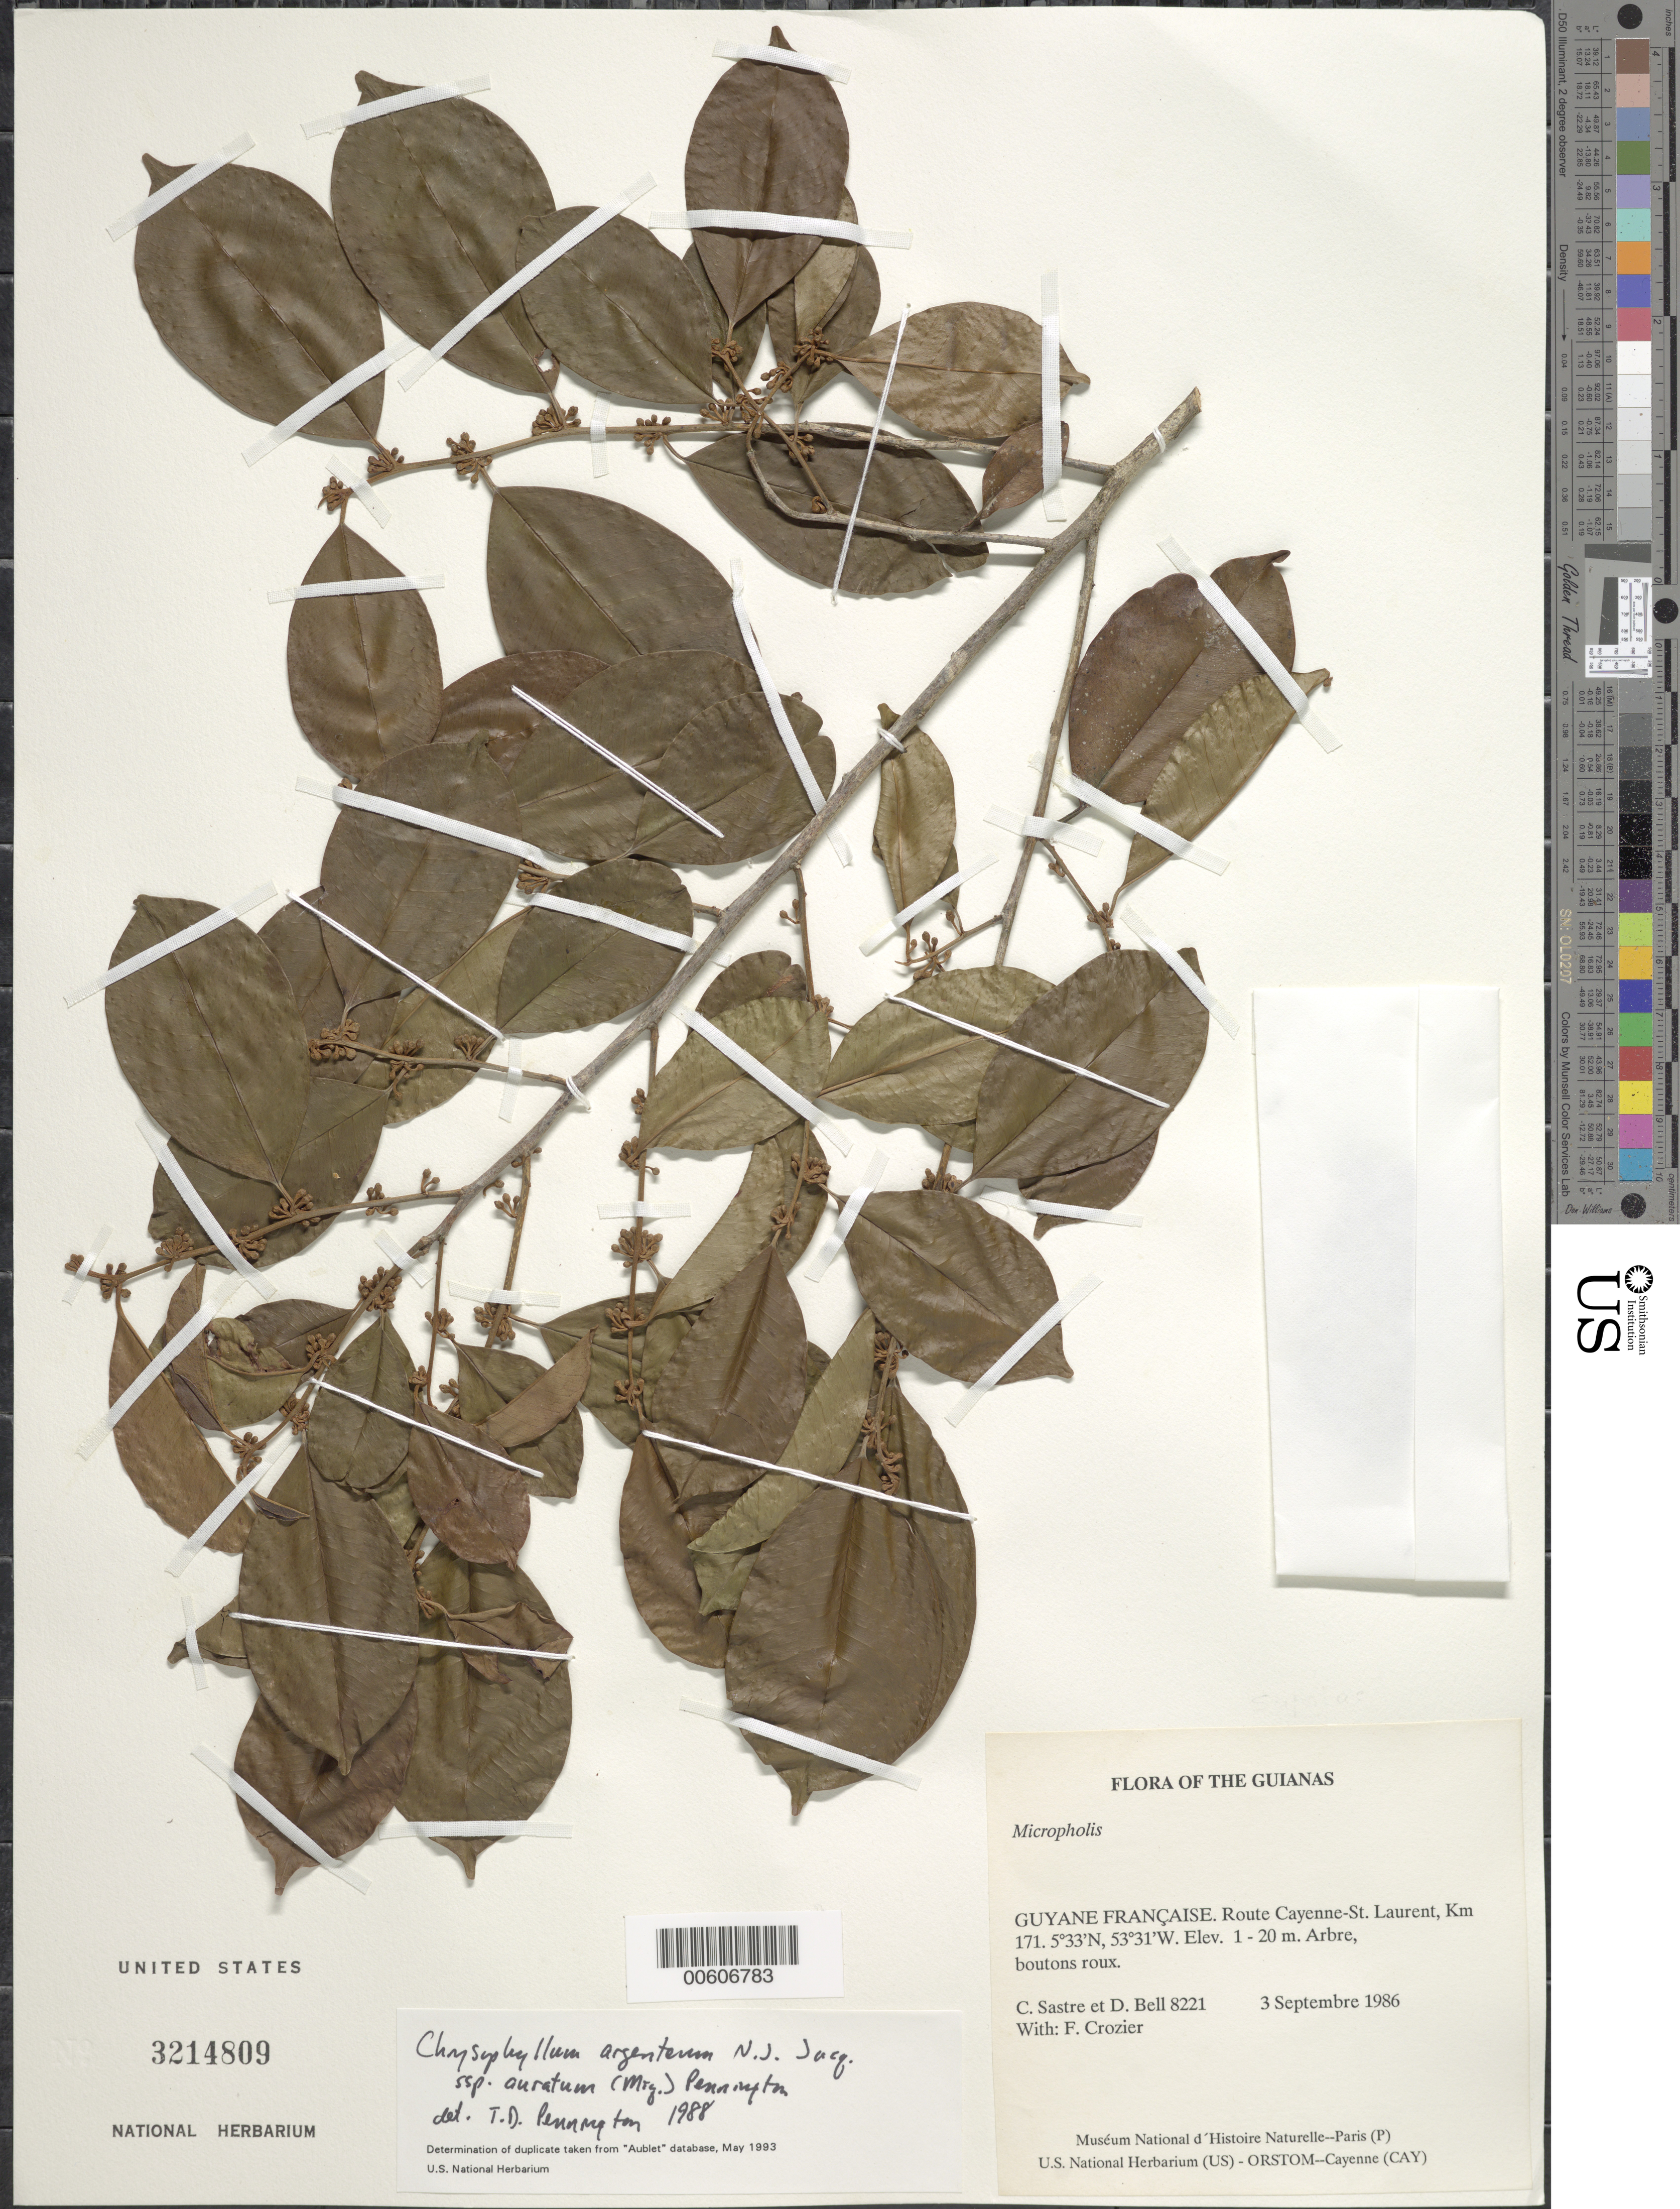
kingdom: Plantae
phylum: Tracheophyta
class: Magnoliopsida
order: Ericales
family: Sapotaceae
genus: Chrysophyllum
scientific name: Chrysophyllum argenteum subsp. auratum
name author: (Miq.) T.D. Penn.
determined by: Pennington, T. D., (K)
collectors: C. H. L. Sastre, D. A. Bell & F. Crozier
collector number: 8221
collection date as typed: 3 September 1986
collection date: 1986-09-03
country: French Guiana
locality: Route Cayenne-St. Laurent, Km 171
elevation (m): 1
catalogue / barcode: US 3214809